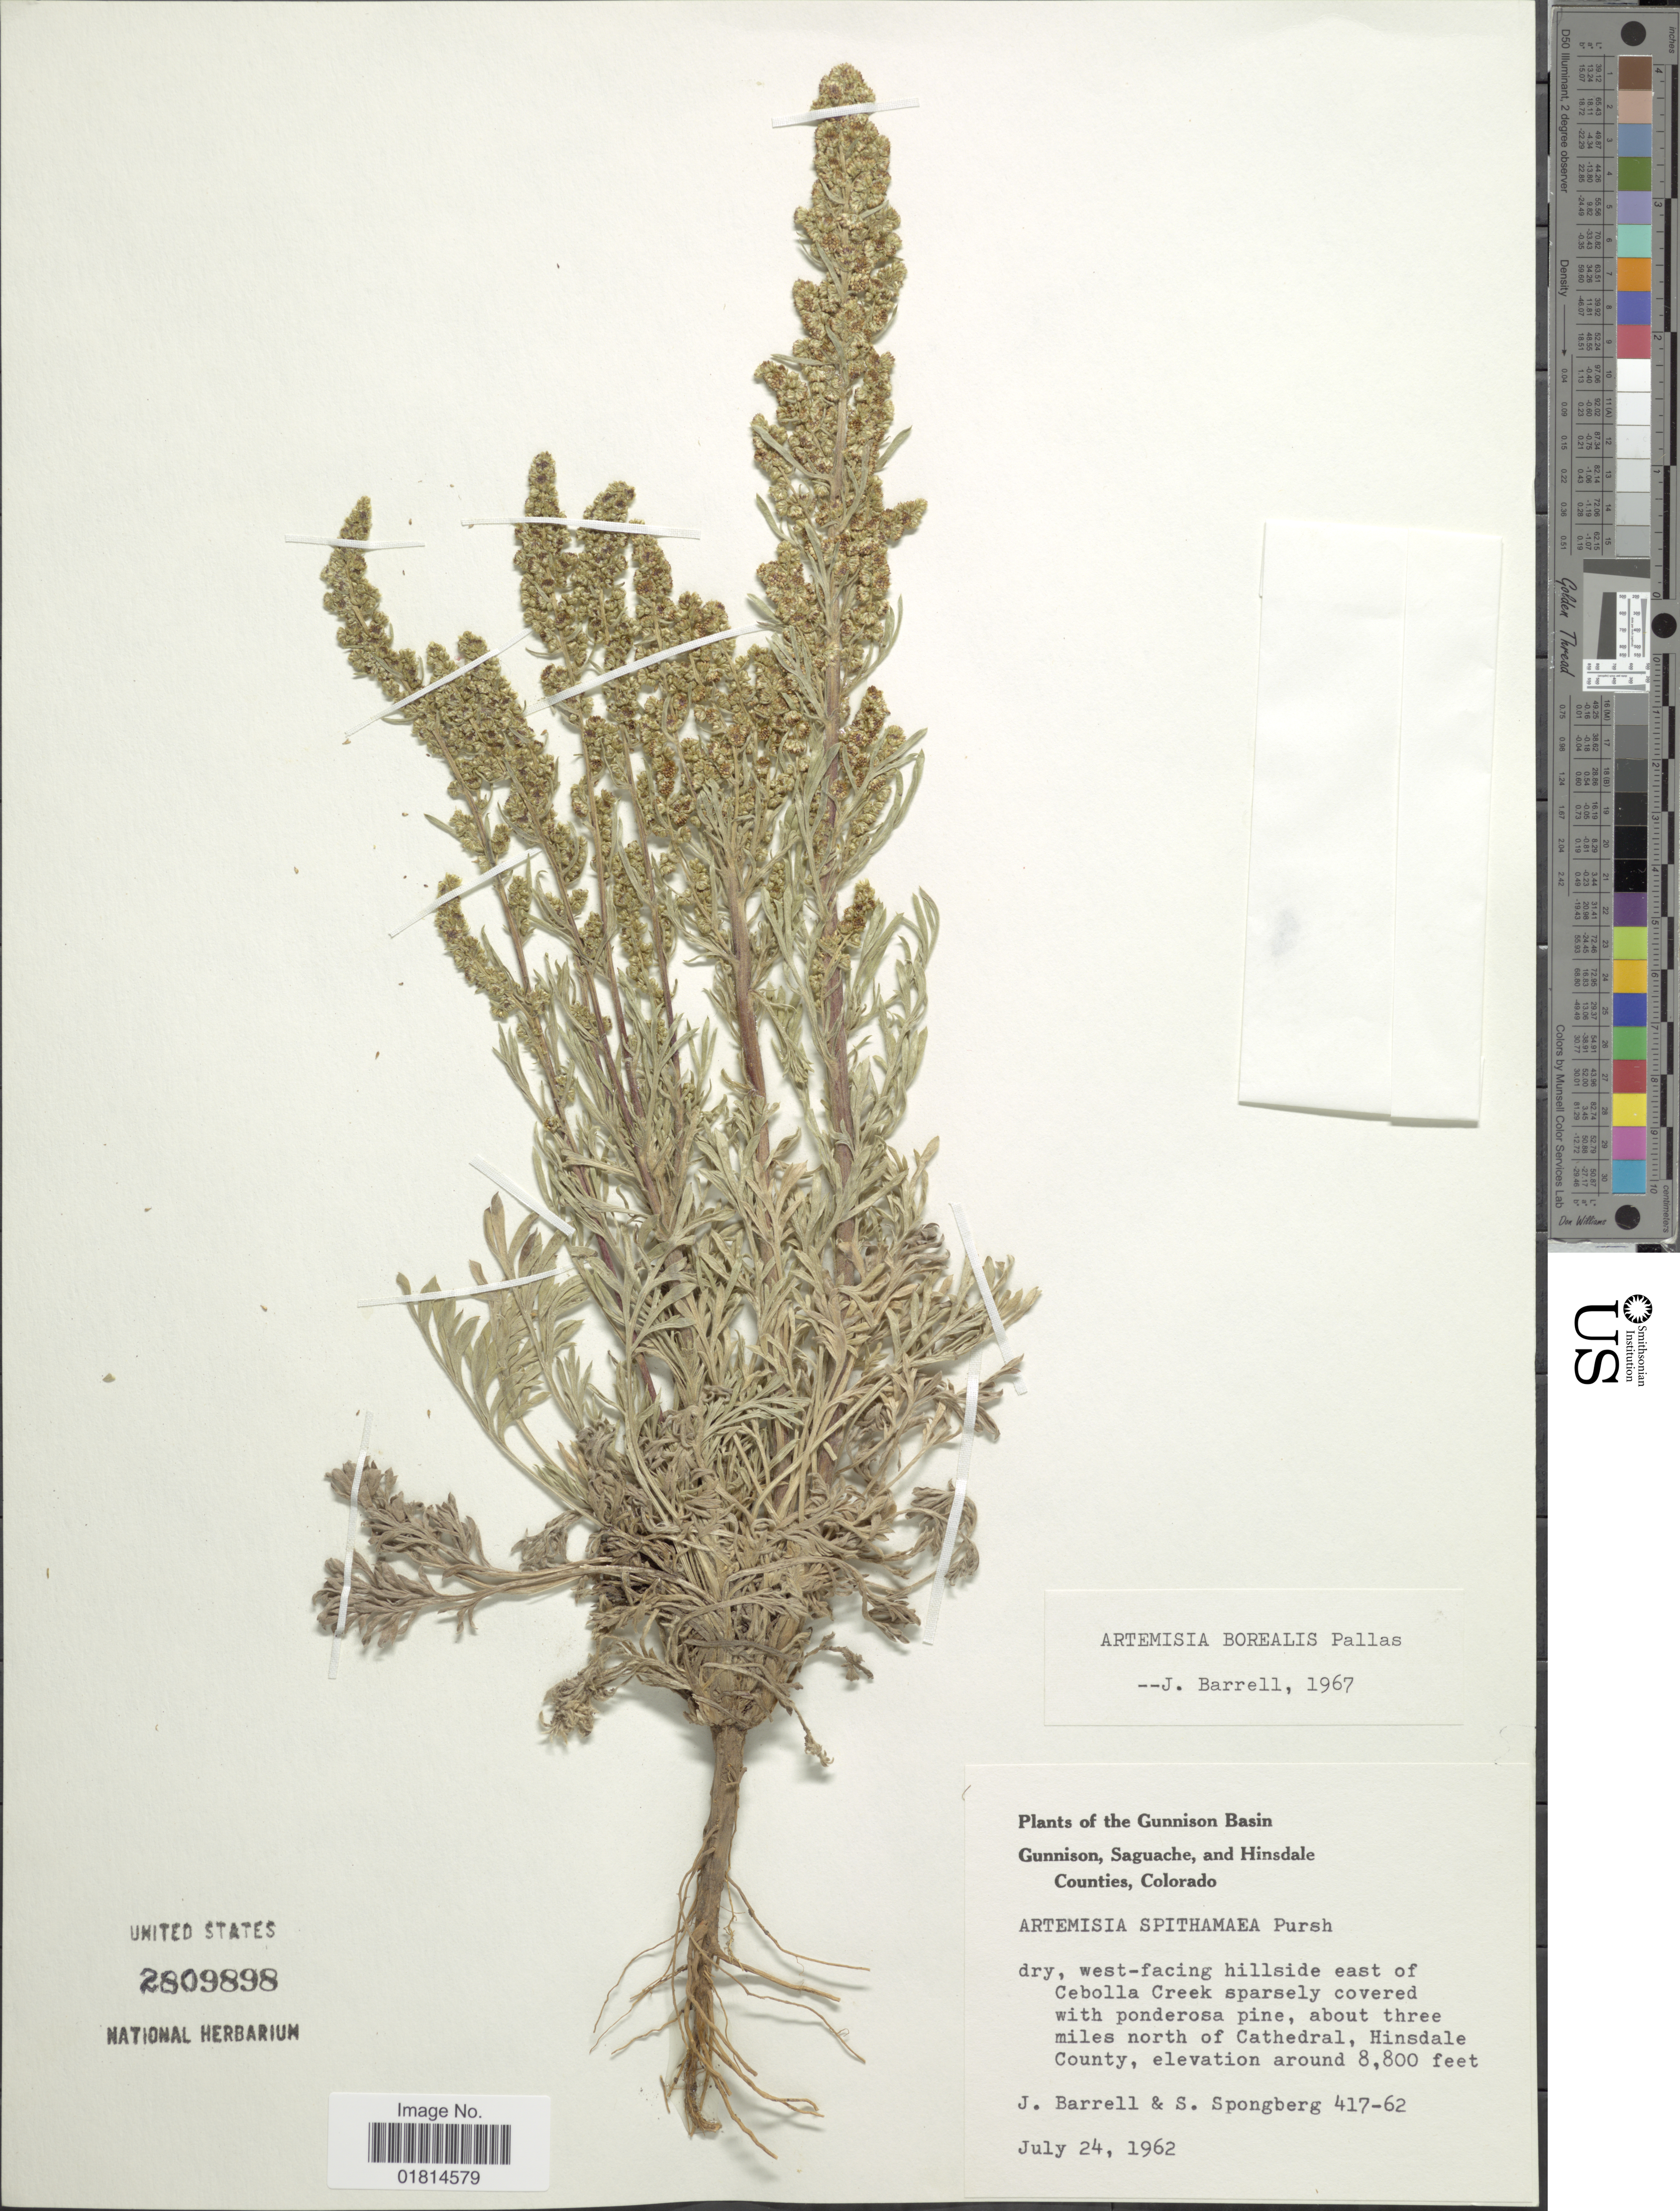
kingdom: Plantae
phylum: Tracheophyta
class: Magnoliopsida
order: Asterales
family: Asteraceae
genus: Artemisia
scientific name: Artemisia borealis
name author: Pall.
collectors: J. Barrell & S. A.Spongberg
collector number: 417-62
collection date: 1962-07-24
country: United States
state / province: Colorado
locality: Gunnison Basin. Gunnison, Saguache, and Hinsdale Counties, Colorado. About three miles north of Cathedral, Hinsdale County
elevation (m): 2682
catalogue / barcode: US 2809898